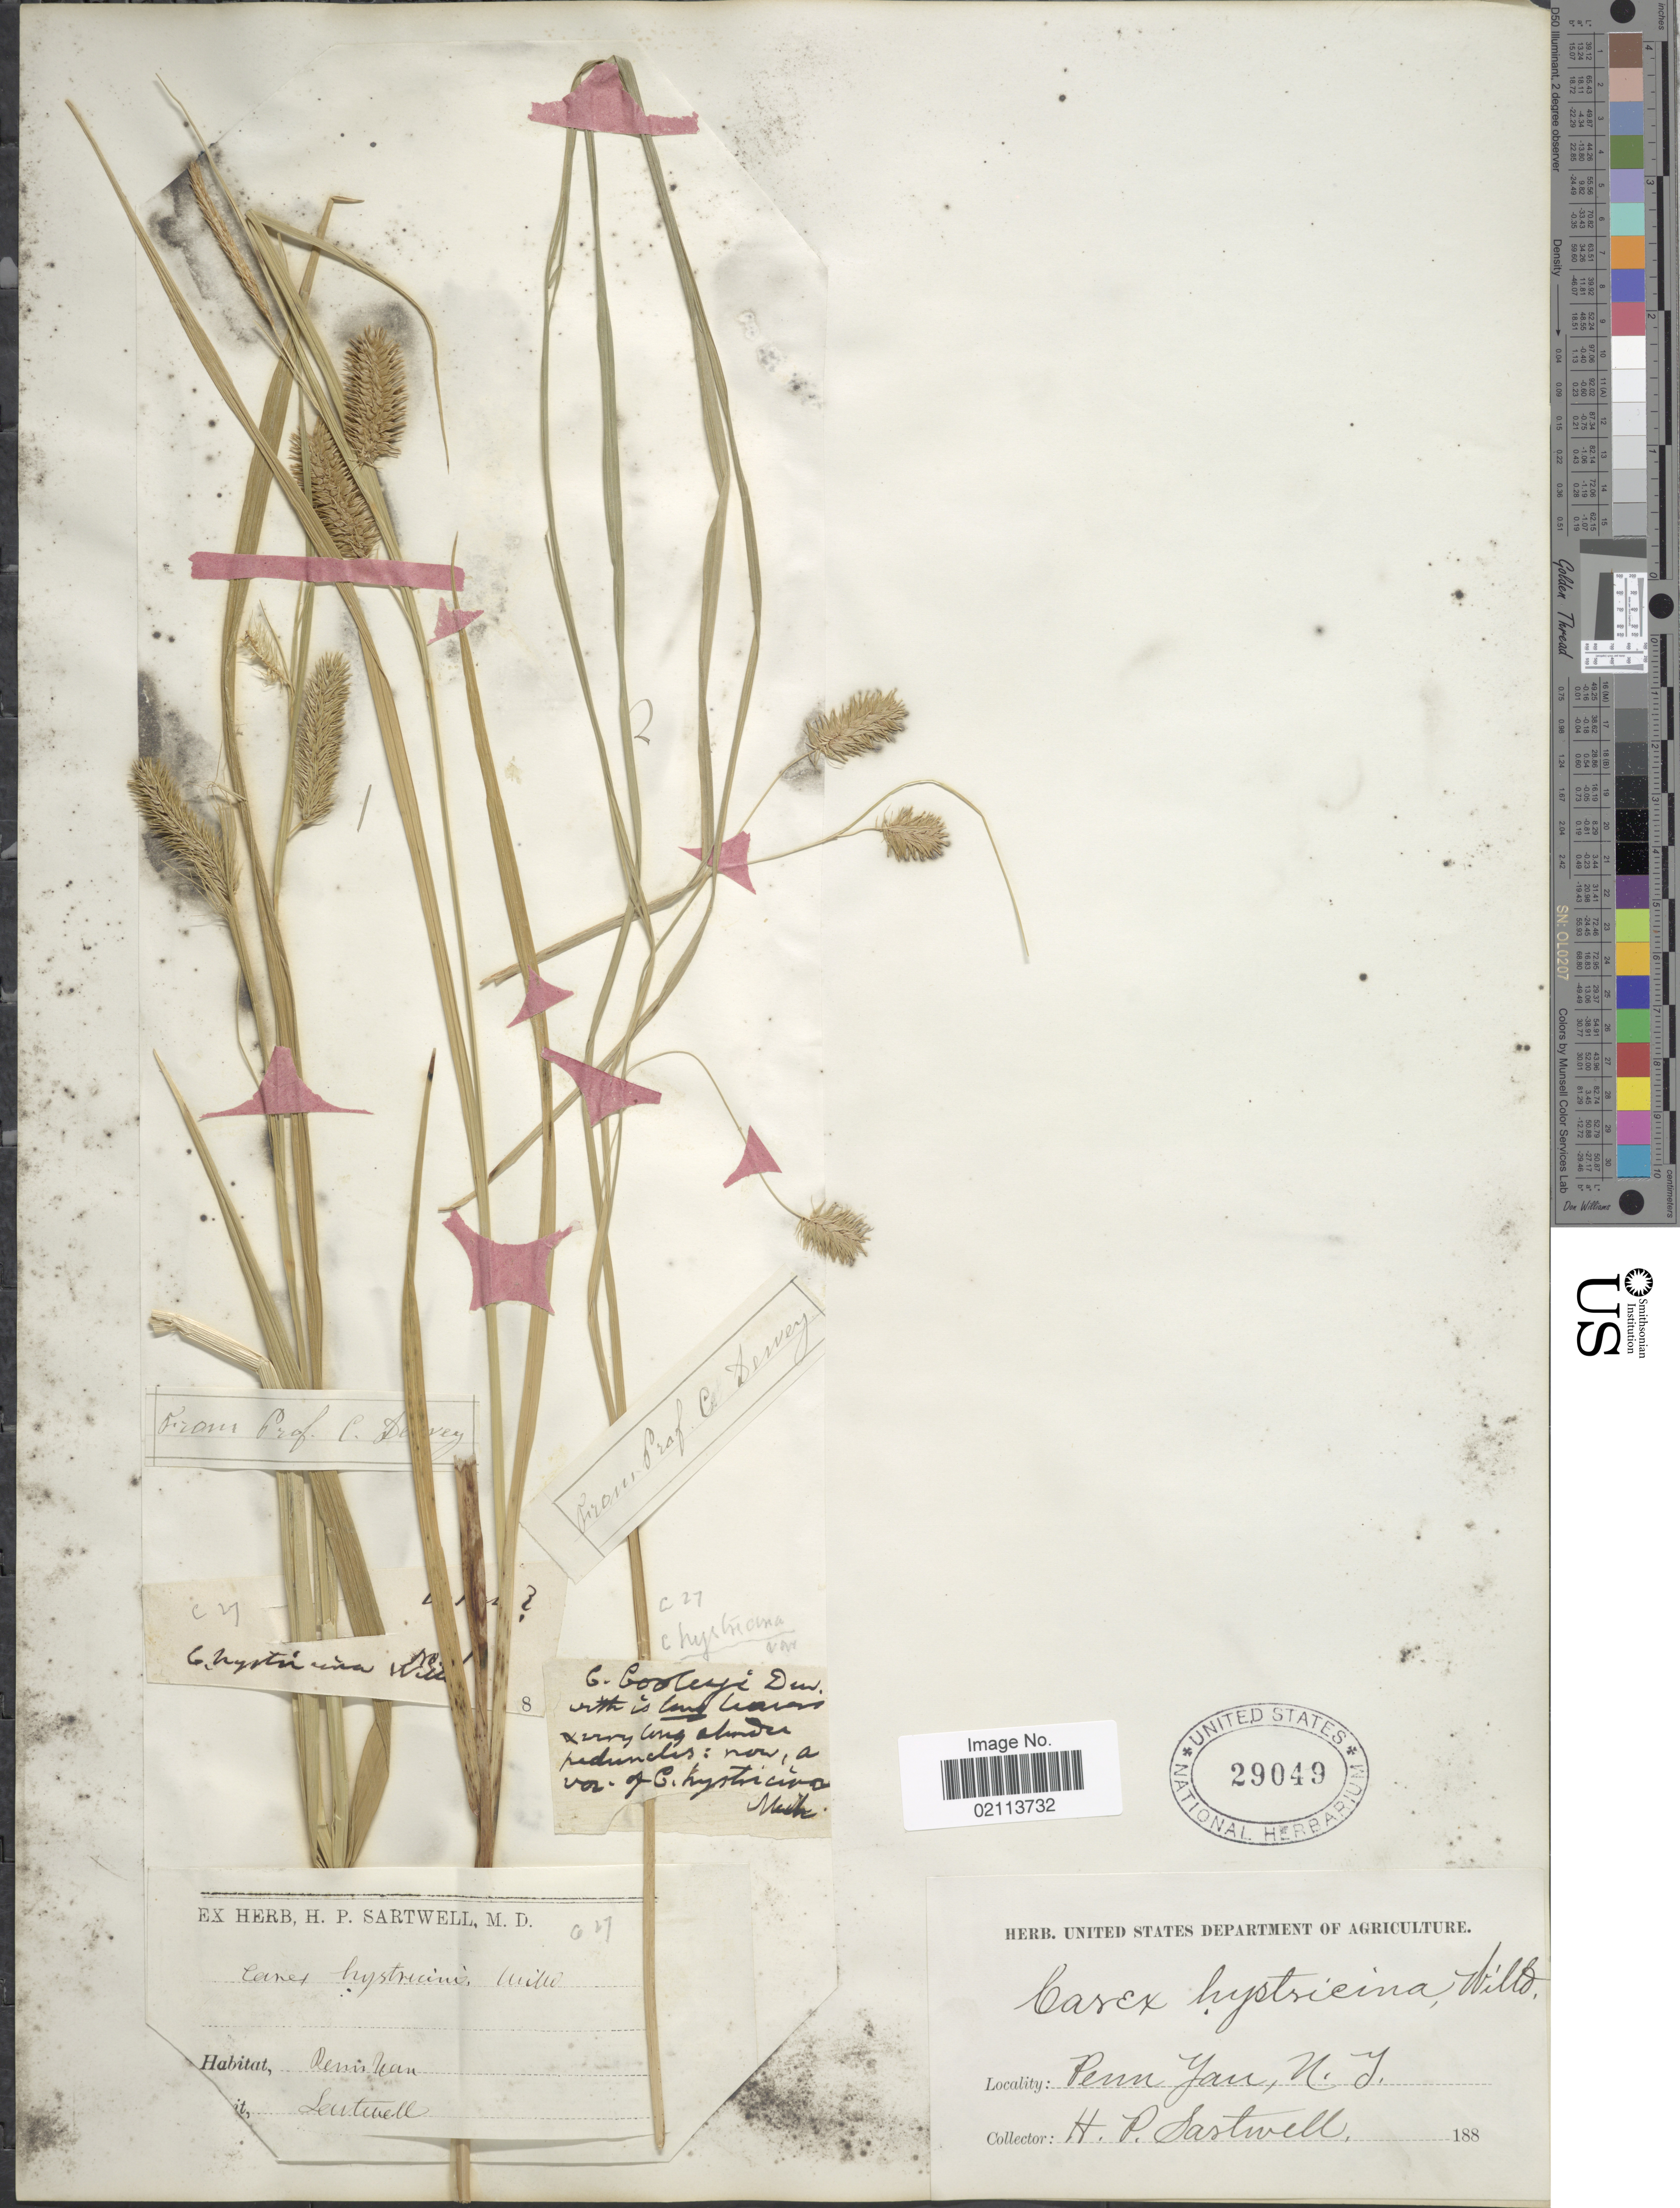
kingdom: Plantae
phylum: Tracheophyta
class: Liliopsida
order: Poales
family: Cyperaceae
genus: Carex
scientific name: Carex hystericina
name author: Muhl. ex Willd.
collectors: H. P. Sartwell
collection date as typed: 188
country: United States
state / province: New York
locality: Penn Yan.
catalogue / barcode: US 29049